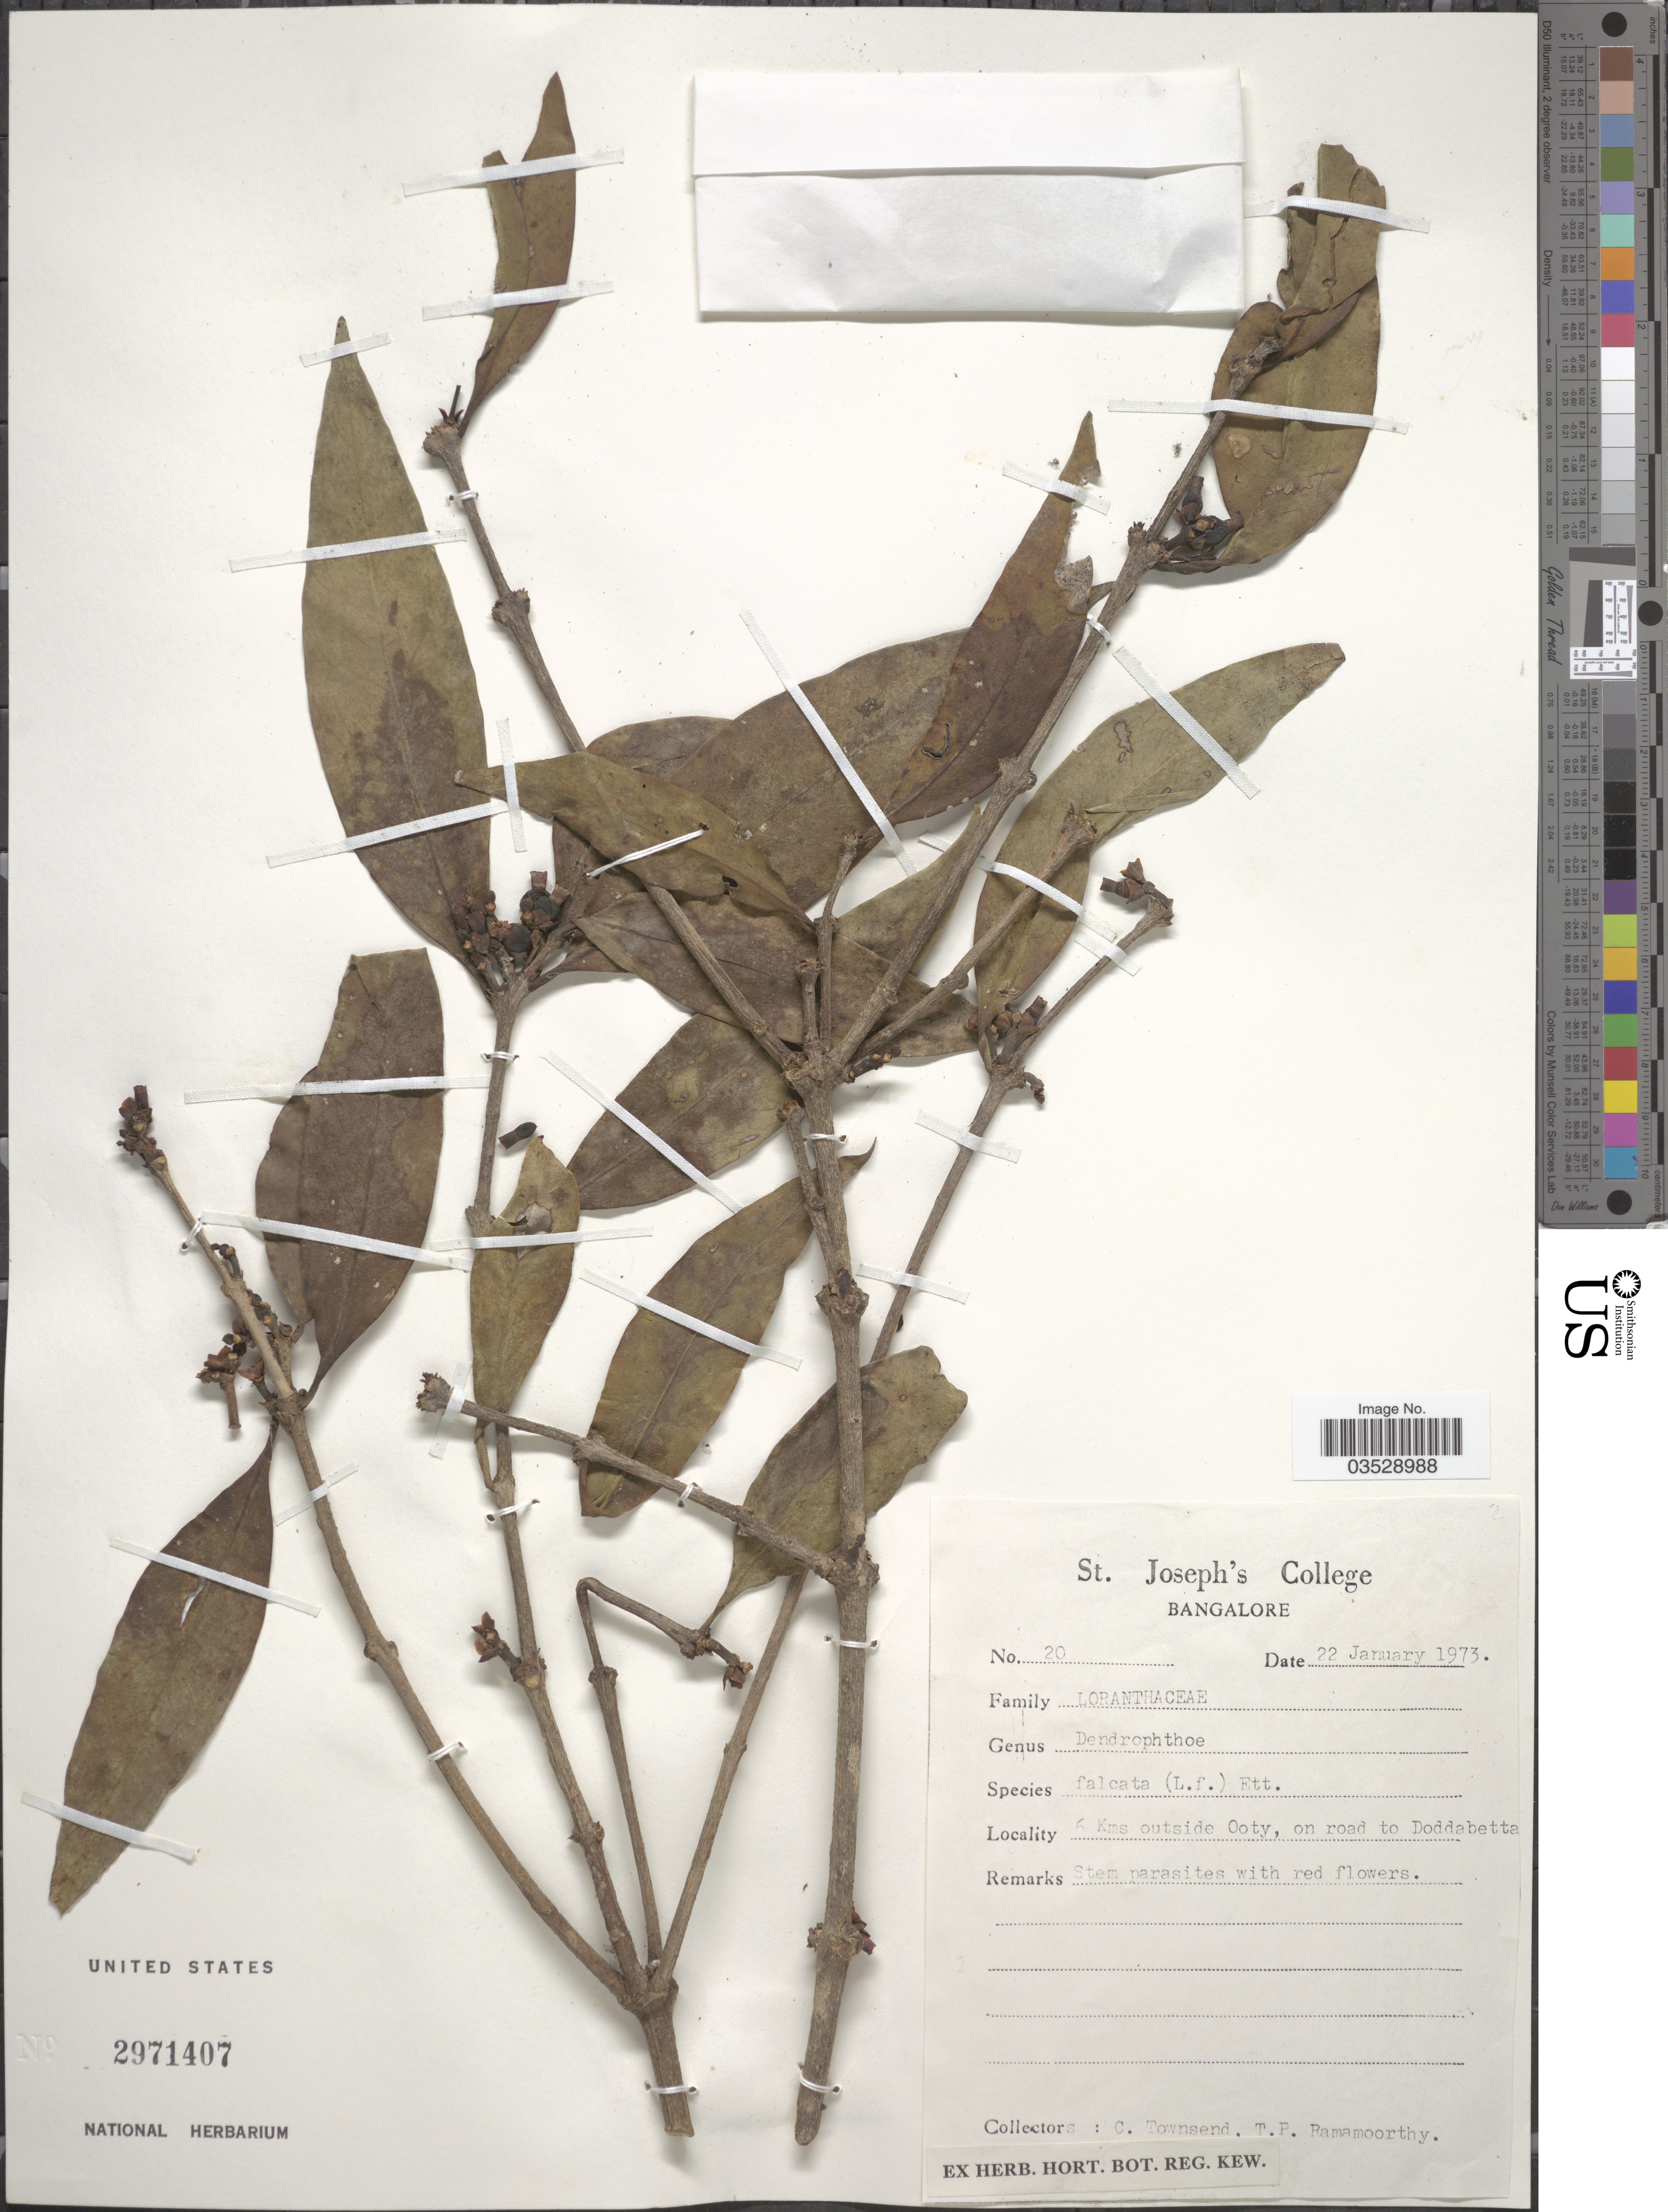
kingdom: Plantae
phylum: Tracheophyta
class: Magnoliopsida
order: Santalales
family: Loranthaceae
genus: Dendrophthoe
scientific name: Dendrophthoe falcata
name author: (L. f.) Ettingsh.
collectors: C. Townsend & T. P. Ramamoorthy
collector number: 20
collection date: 1973-01-22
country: India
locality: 6 Kms outside Ooty, on road to Doddabetta.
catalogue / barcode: US 2971407